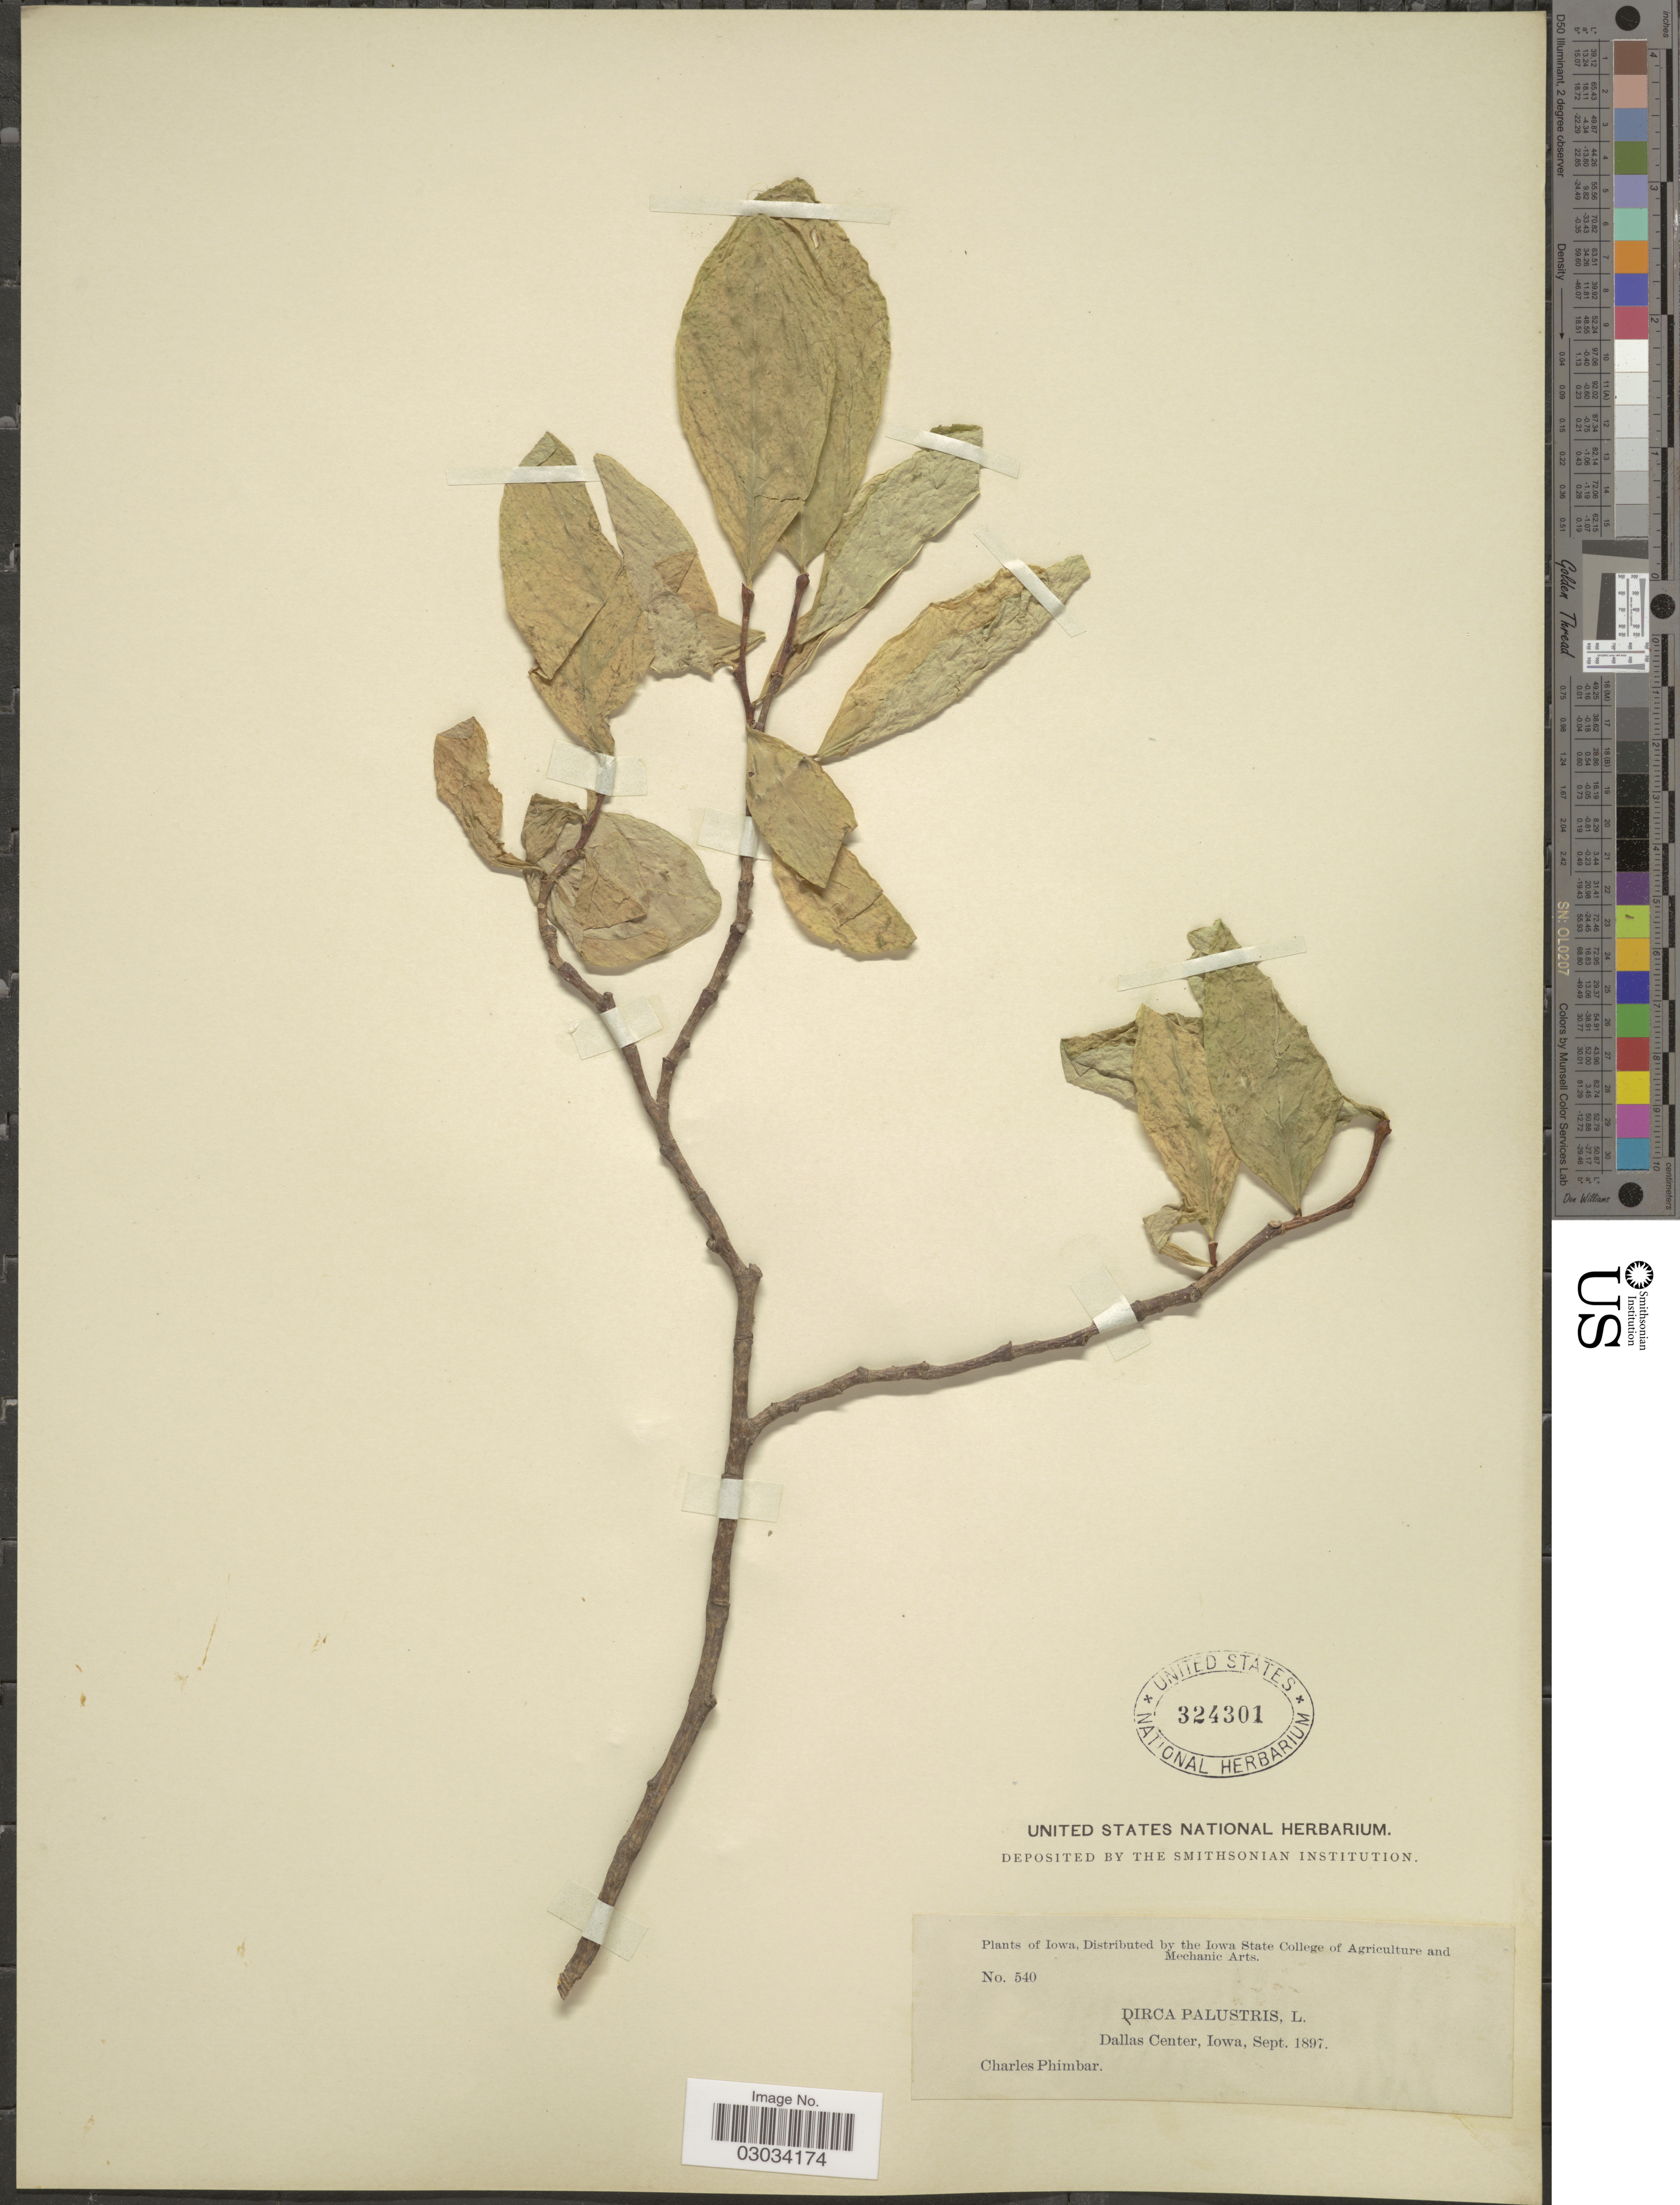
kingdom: Plantae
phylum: Tracheophyta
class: Magnoliopsida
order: Malvales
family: Thymelaeaceae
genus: Dirca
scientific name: Dirca palustris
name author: L.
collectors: C. Phimbar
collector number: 540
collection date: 1897-09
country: United States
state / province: Iowa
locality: Dallas Center.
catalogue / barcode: US 324301